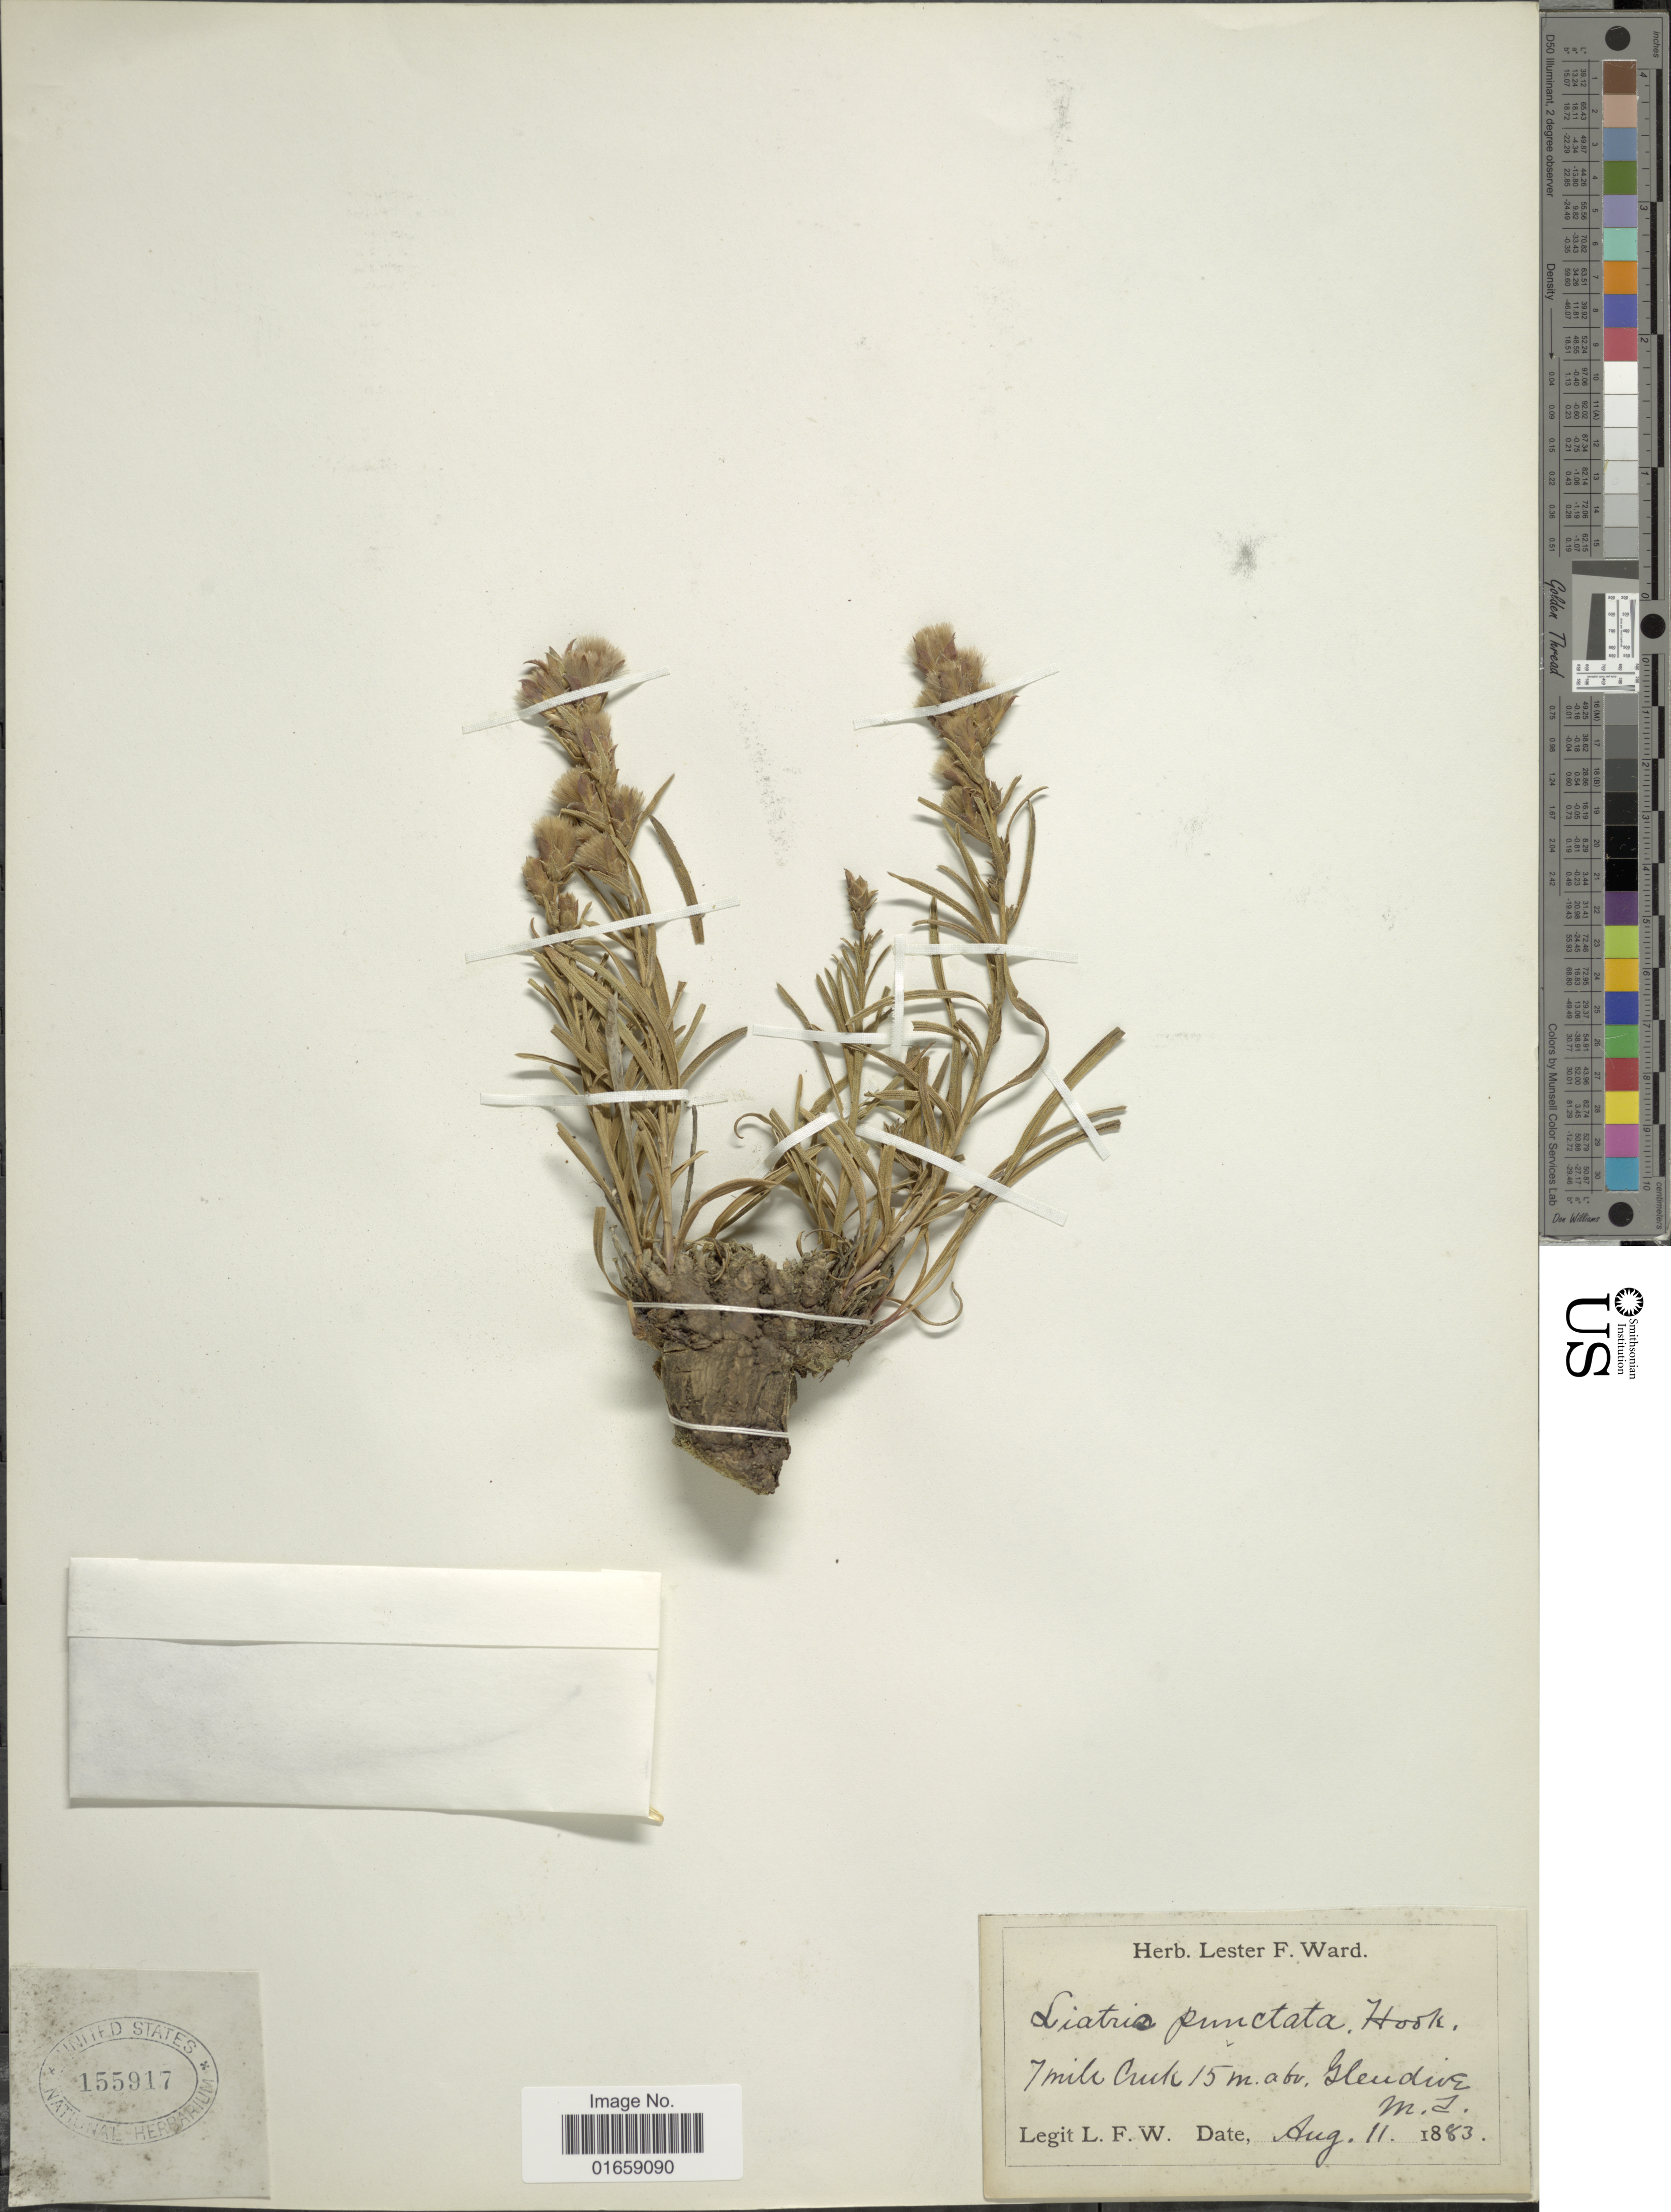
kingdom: Plantae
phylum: Tracheophyta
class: Magnoliopsida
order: Asterales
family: Asteraceae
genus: Liatris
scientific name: Liatris punctata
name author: Hook.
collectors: L. F. Ward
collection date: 1883-08-11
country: United States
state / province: Michigan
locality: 7 mile Creek 15 m. at Glendive, M. I.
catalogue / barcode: US 155917